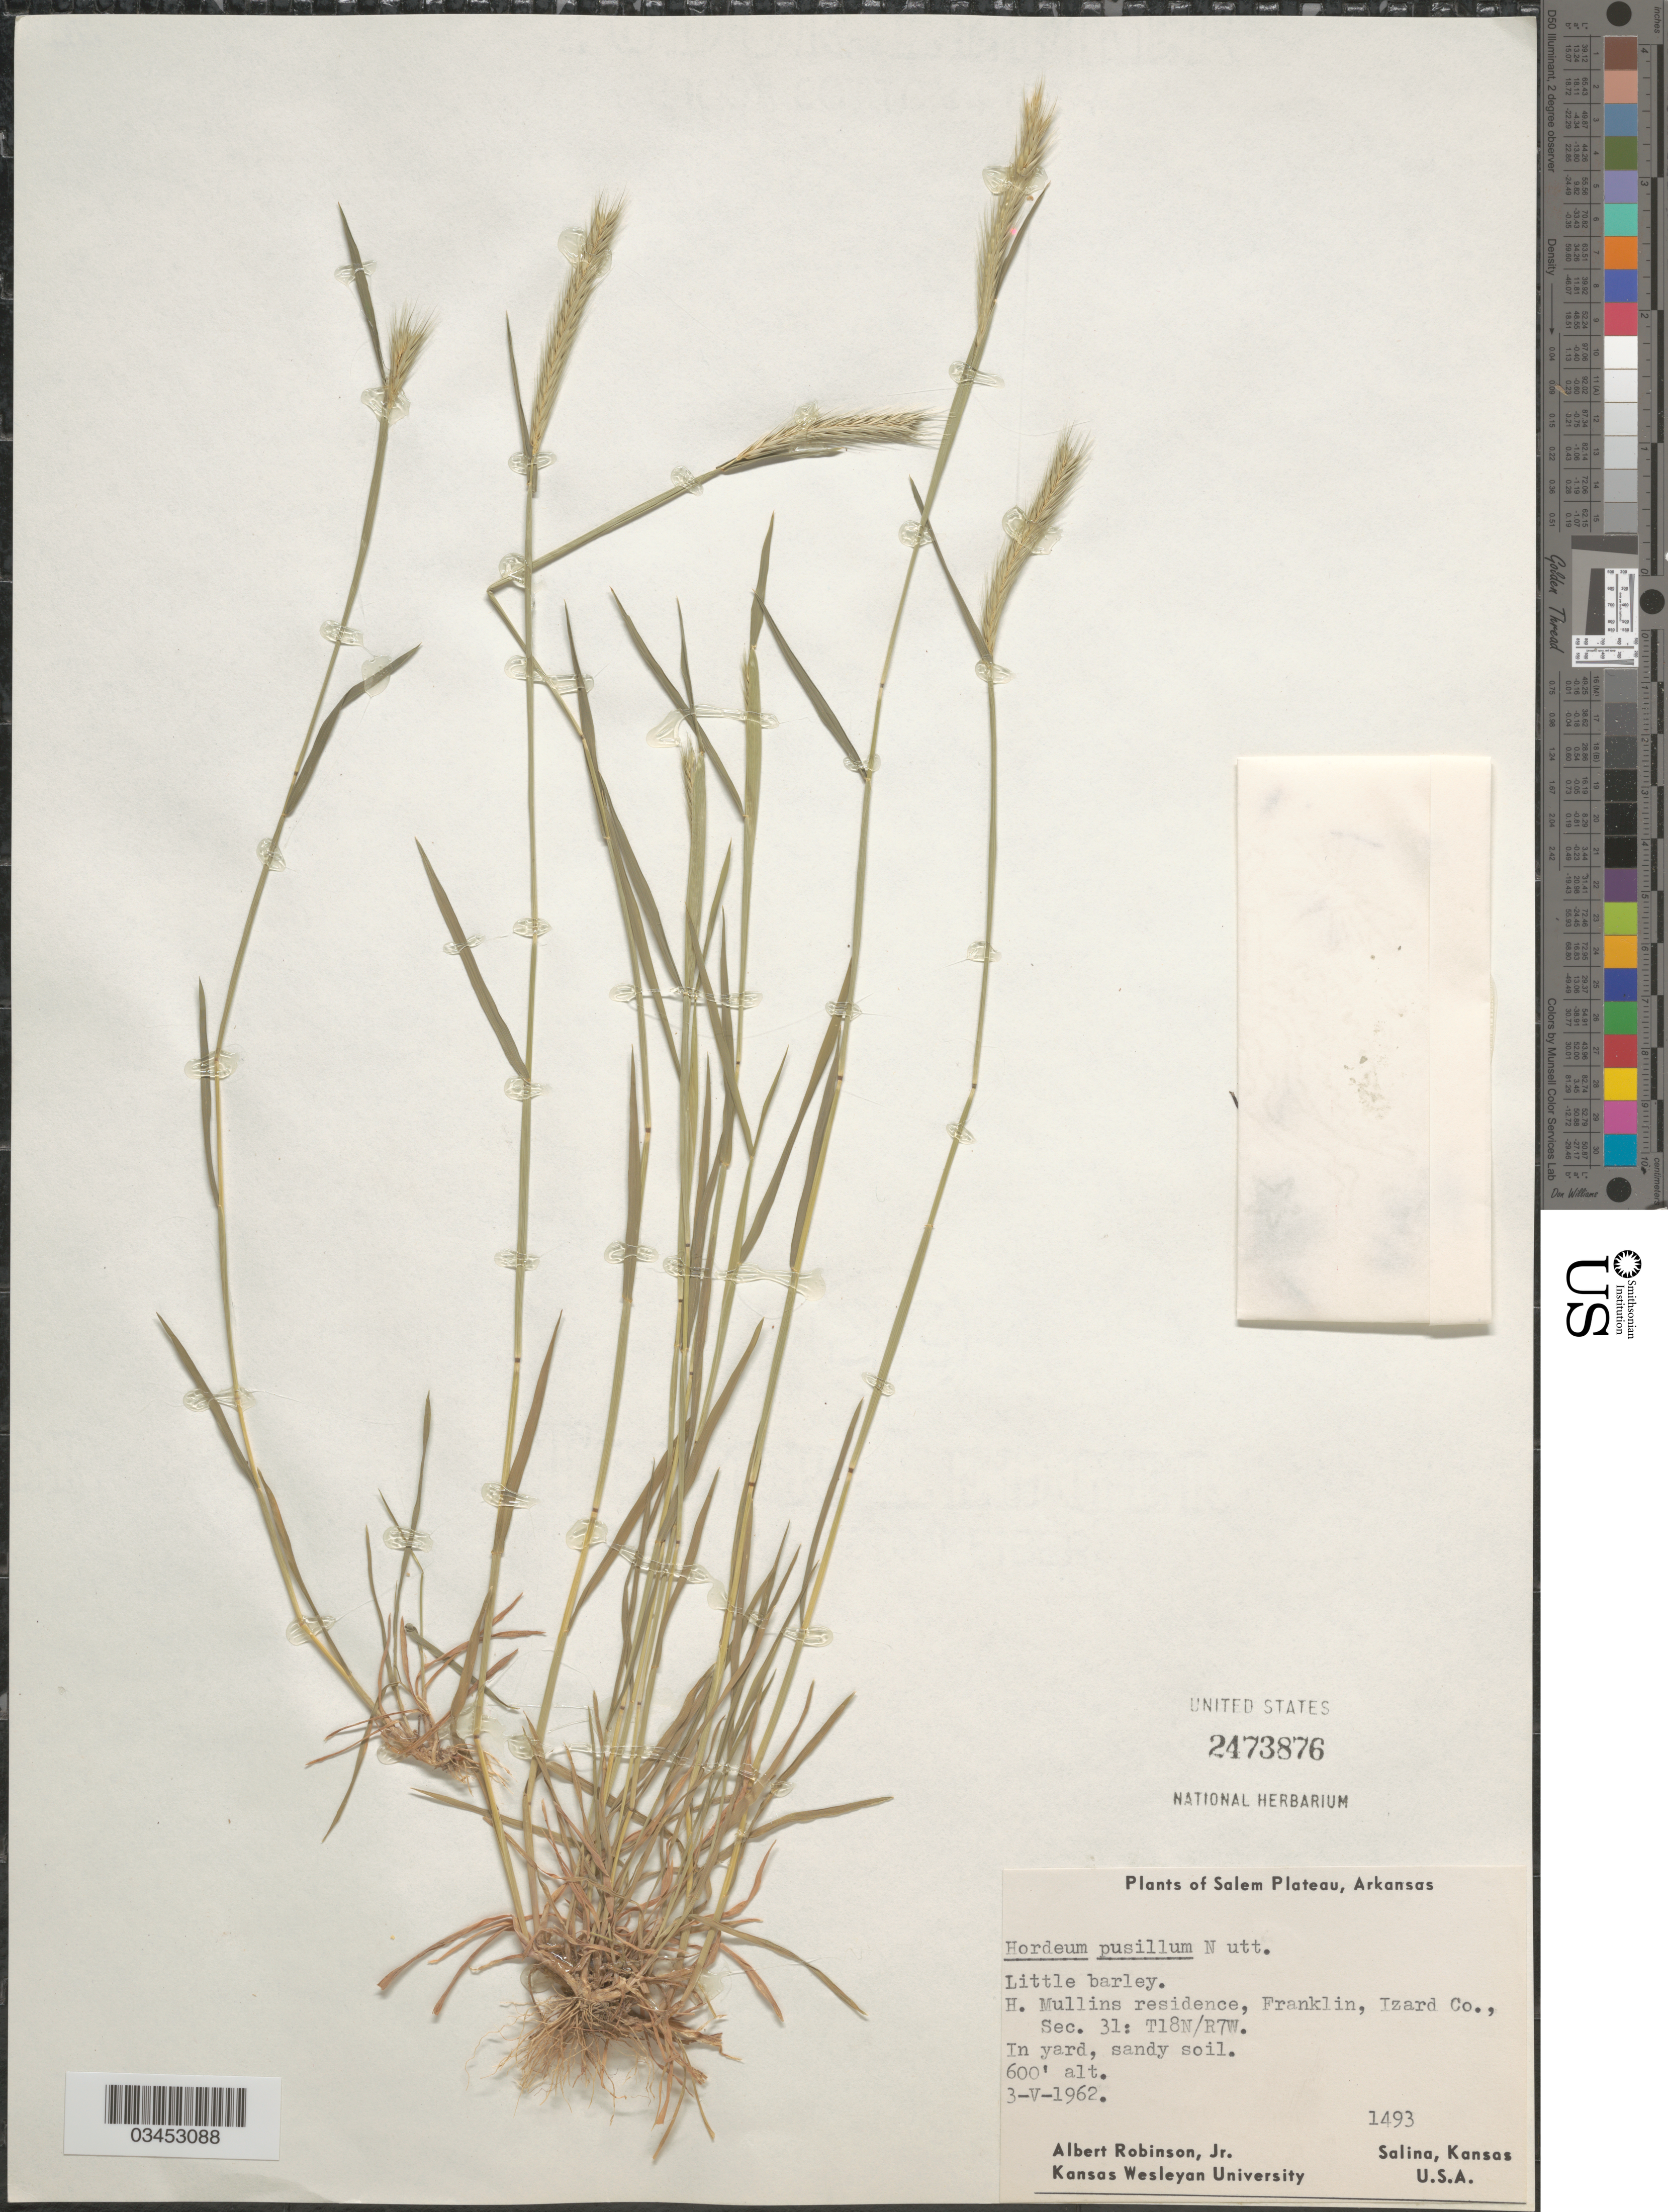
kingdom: Plantae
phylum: Tracheophyta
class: Liliopsida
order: Poales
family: Poaceae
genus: Hordeum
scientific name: Hordeum pusillum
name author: Nutt.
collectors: A. Robinson Jr.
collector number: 1493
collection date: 1962-05-03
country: United States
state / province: Arkansas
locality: Salem Plateau. Little barley. H. Mullins residence, Franklin, Izard Co., Sec. 31: T18N/R7W.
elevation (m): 183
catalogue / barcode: US 2473876